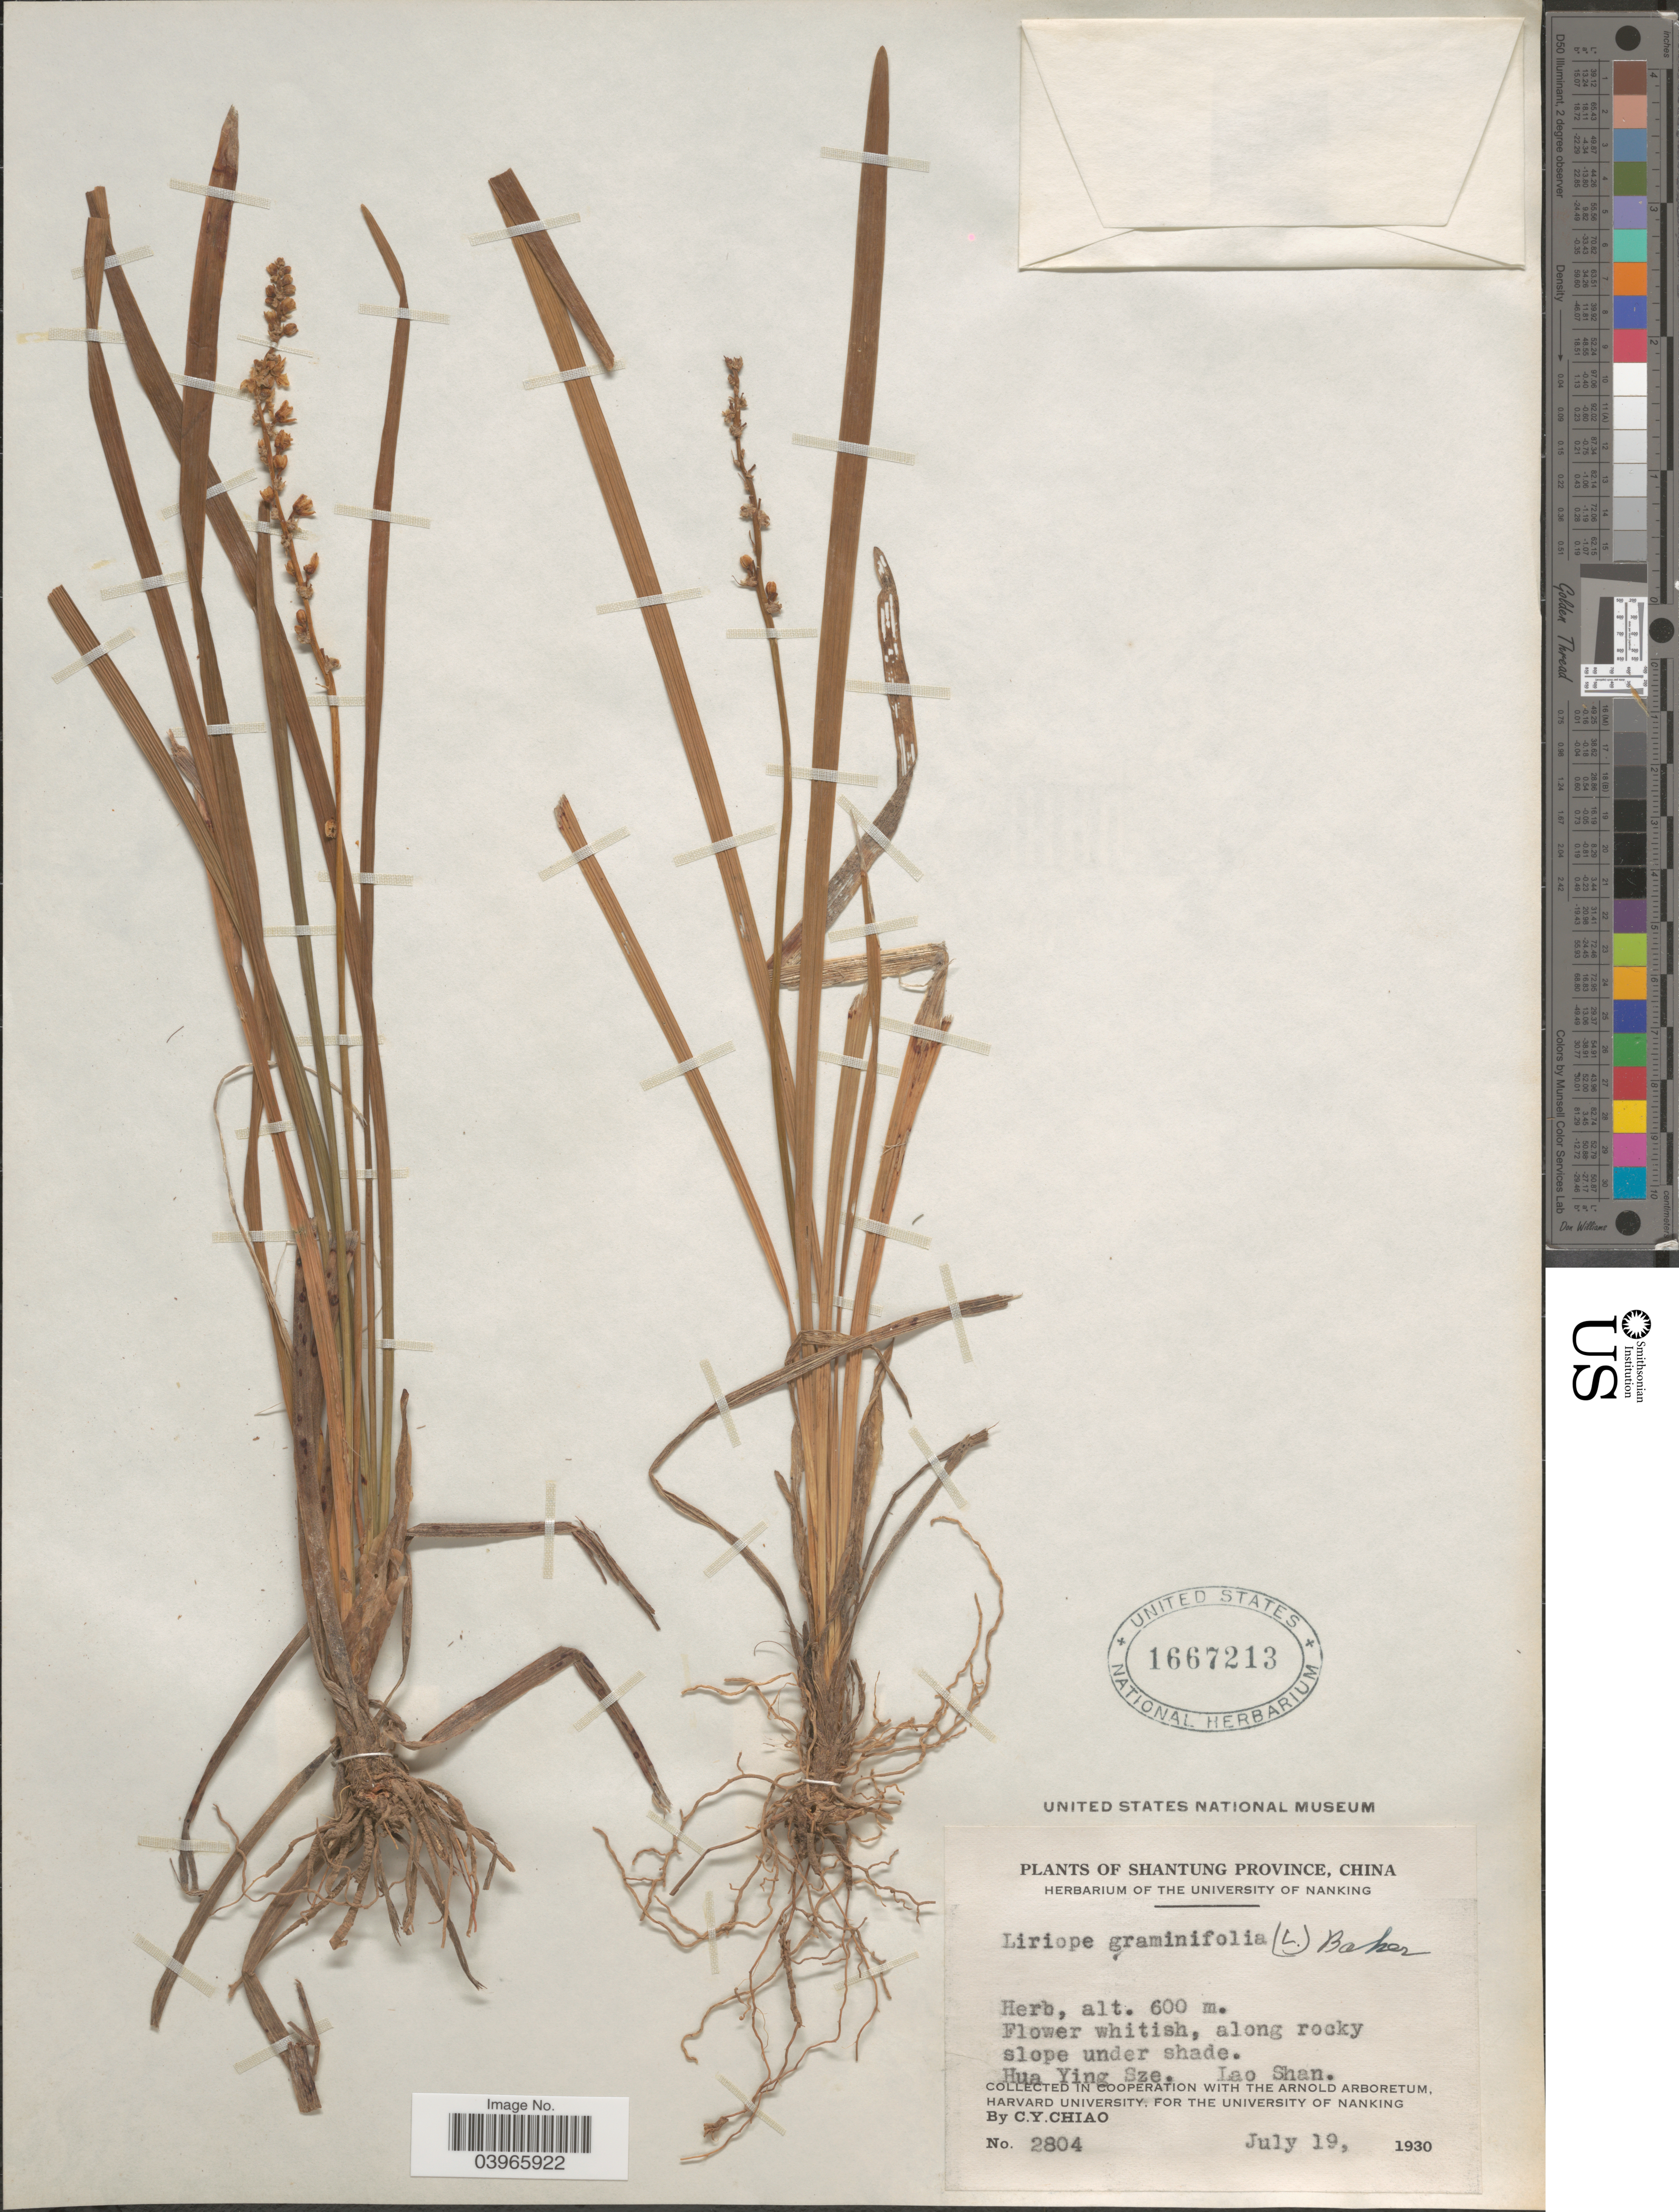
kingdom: Plantae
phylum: Tracheophyta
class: Liliopsida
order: Asparagales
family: Asparagaceae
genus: Liriope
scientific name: Liriope graminifolia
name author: (L.) Baker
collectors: C. Y. Chiao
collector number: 2804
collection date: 1930-07-19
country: China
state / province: Shandong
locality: Shantung Province. Hua Ying Sze. Lao Shan.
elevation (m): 600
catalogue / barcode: US 1667213